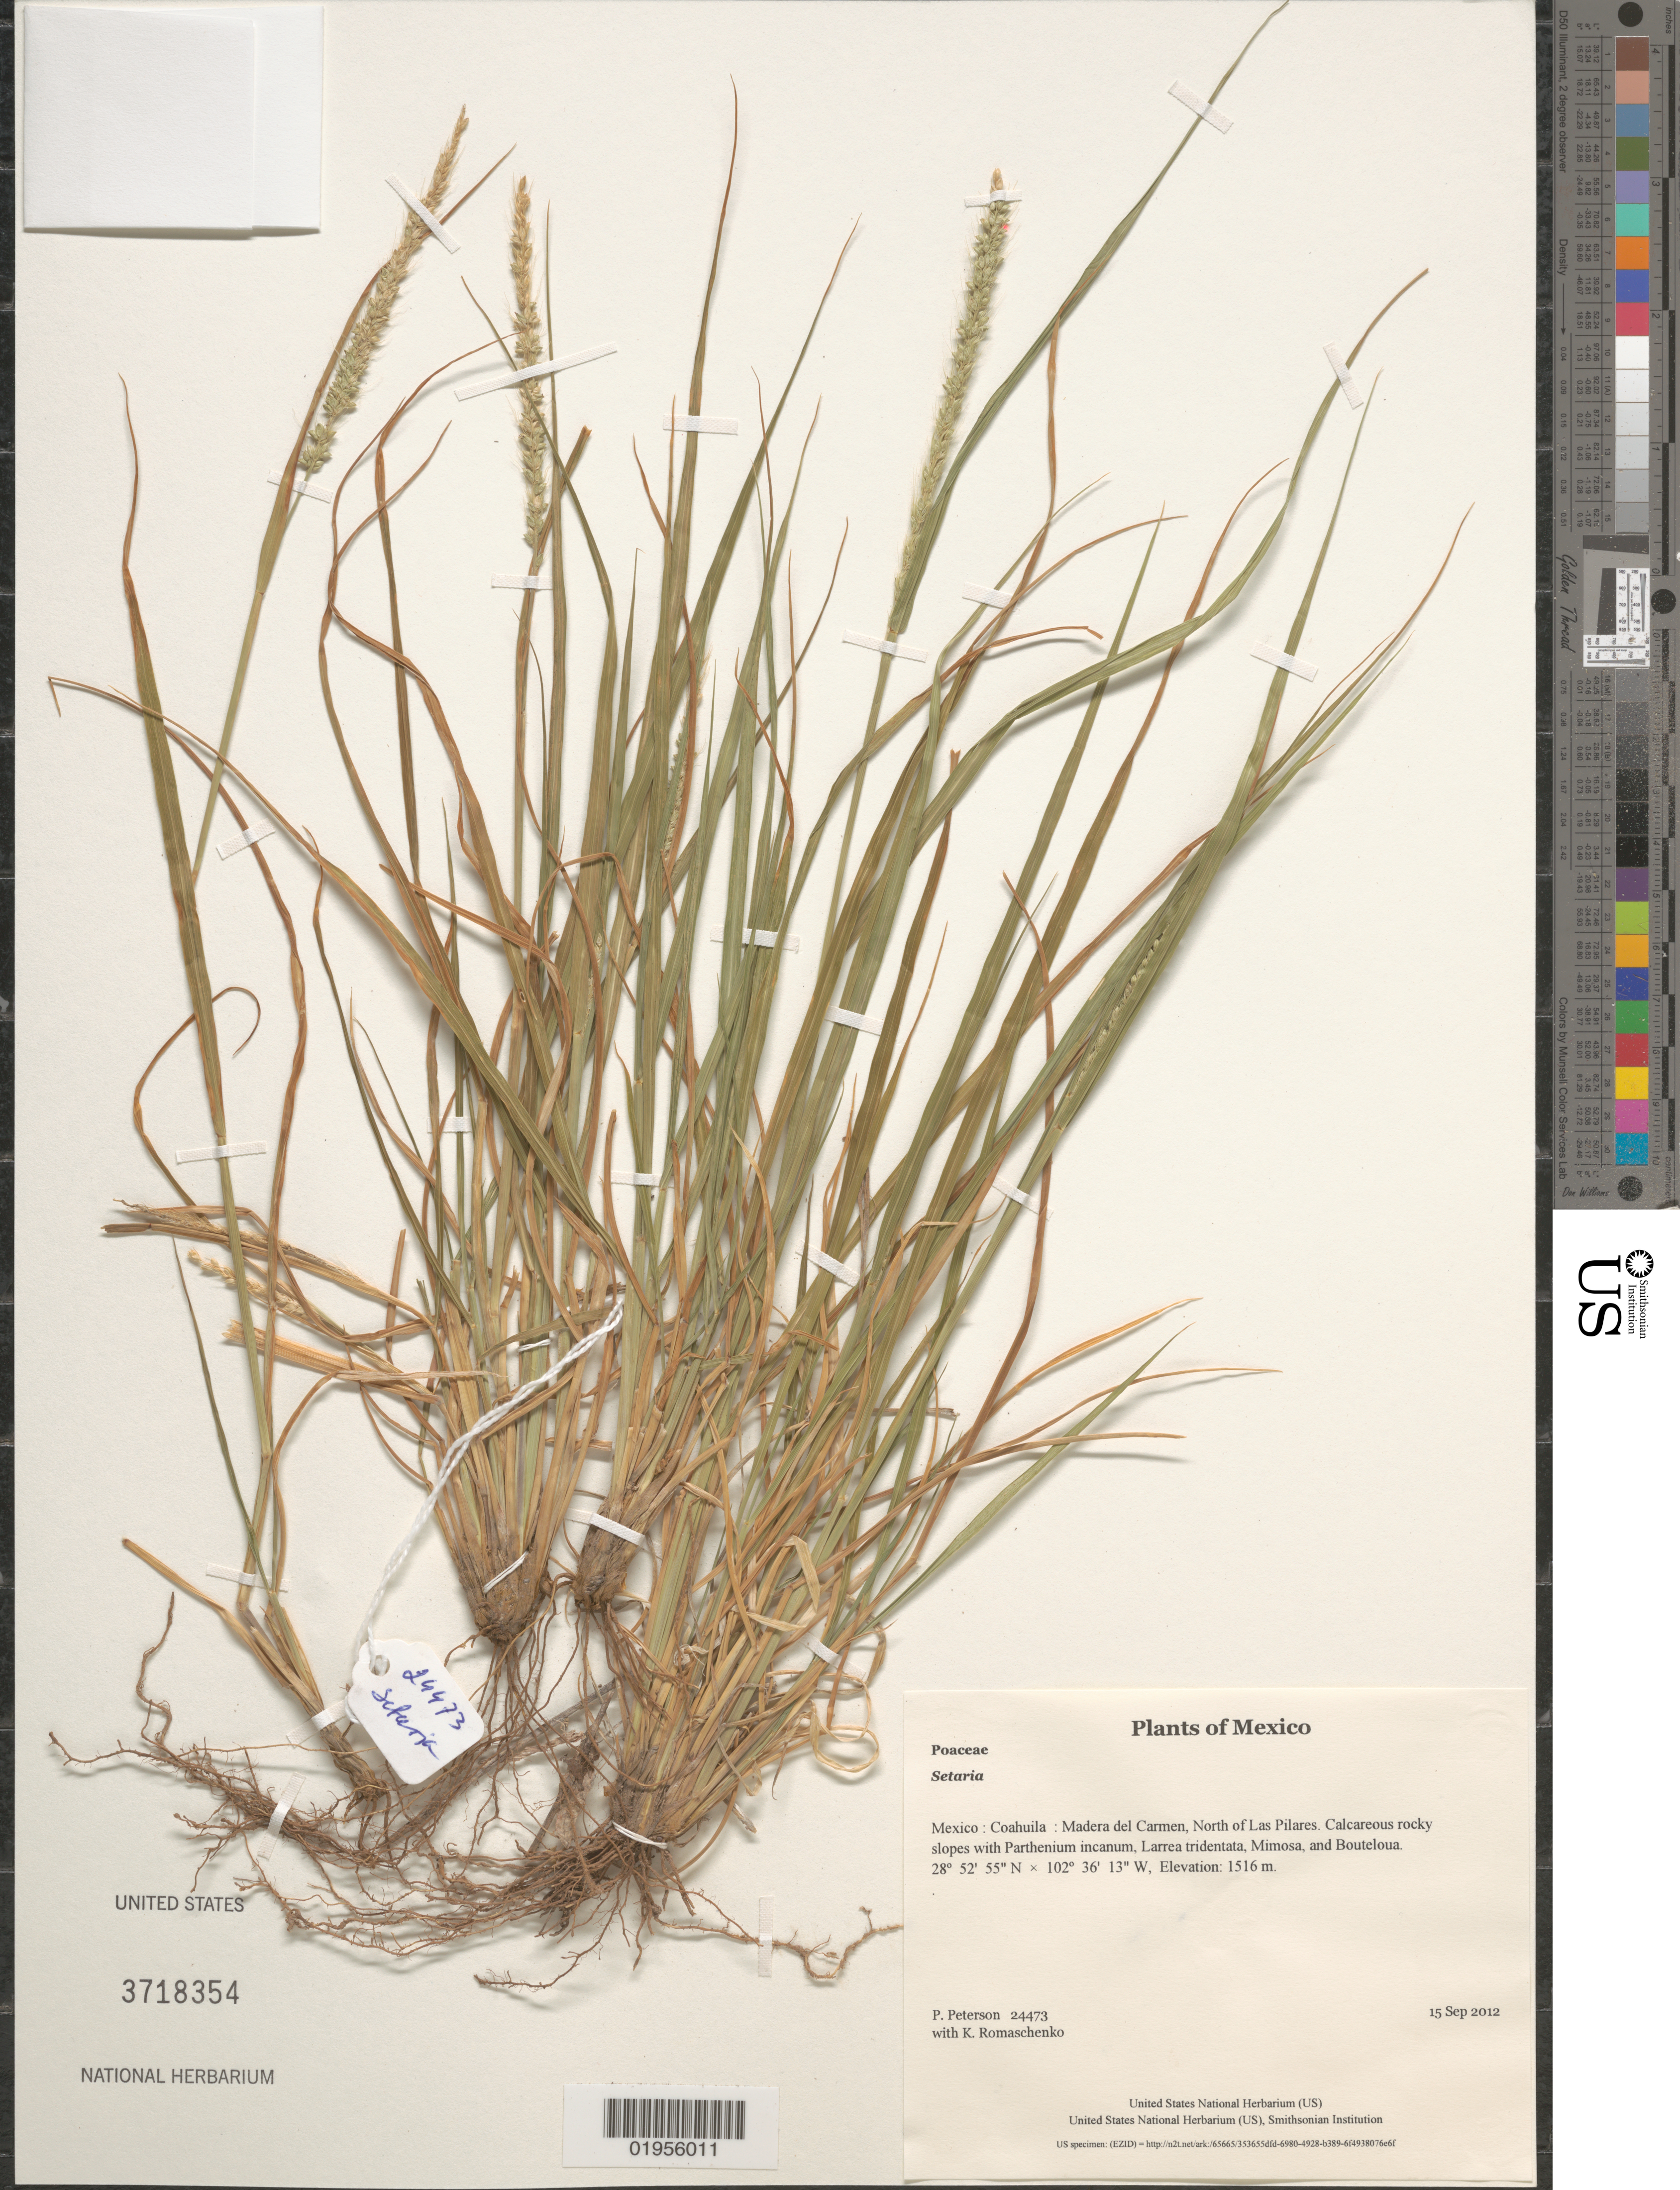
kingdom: Plantae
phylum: Tracheophyta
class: Liliopsida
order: Poales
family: Poaceae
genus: Setaria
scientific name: Setaria sp.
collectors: P. M. Peterson & K. Romaschenko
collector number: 24473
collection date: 2012-09-15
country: Mexico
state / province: Coahuila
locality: Madera del Carmen, North of Las Pilares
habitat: Calcareous rocky slopes with Parthenium incanum, Larrea tridentata, Mimosa, and Bouteloua.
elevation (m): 1516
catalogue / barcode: US 3718354